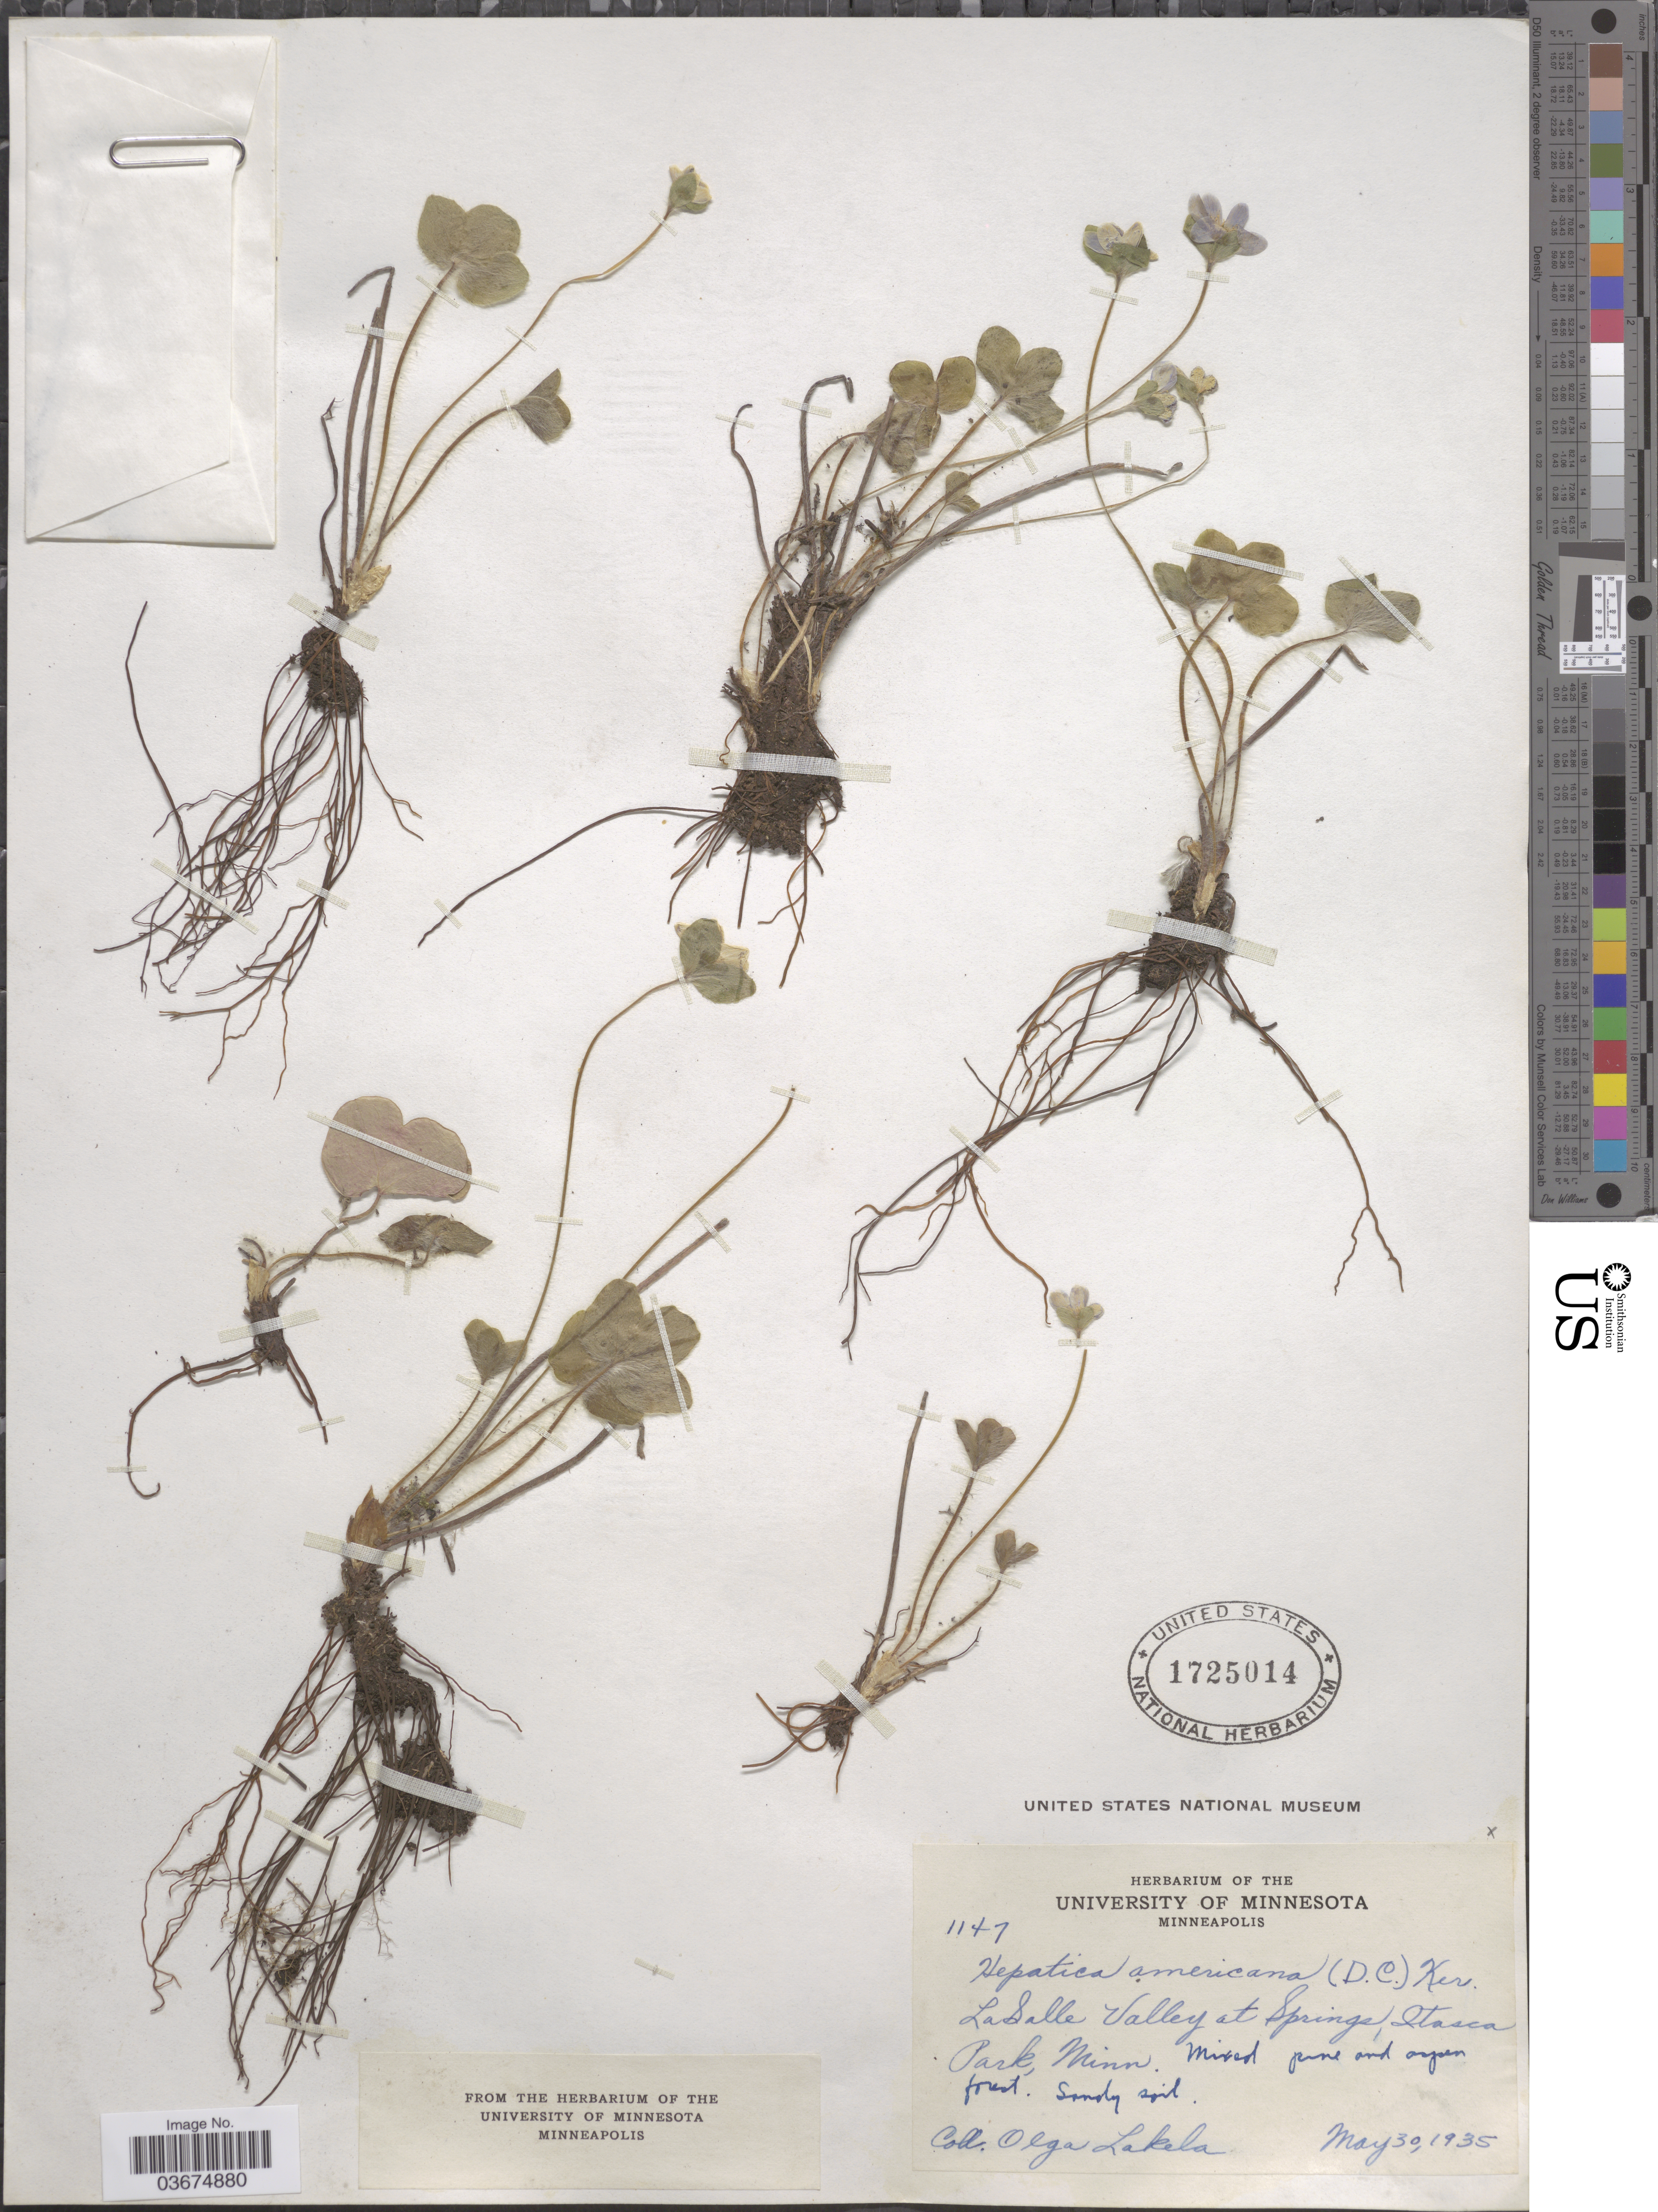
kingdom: Plantae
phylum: Tracheophyta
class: Magnoliopsida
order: Ranunculales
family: Ranunculaceae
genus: Hepatica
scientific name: Hepatica americana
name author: (DC.) Ker Gawl.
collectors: O. K. Lakela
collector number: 1147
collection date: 1935-05-30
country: United States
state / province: Minnesota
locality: LaSalle Valley at Springs, Itasca Park.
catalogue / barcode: US 1725014